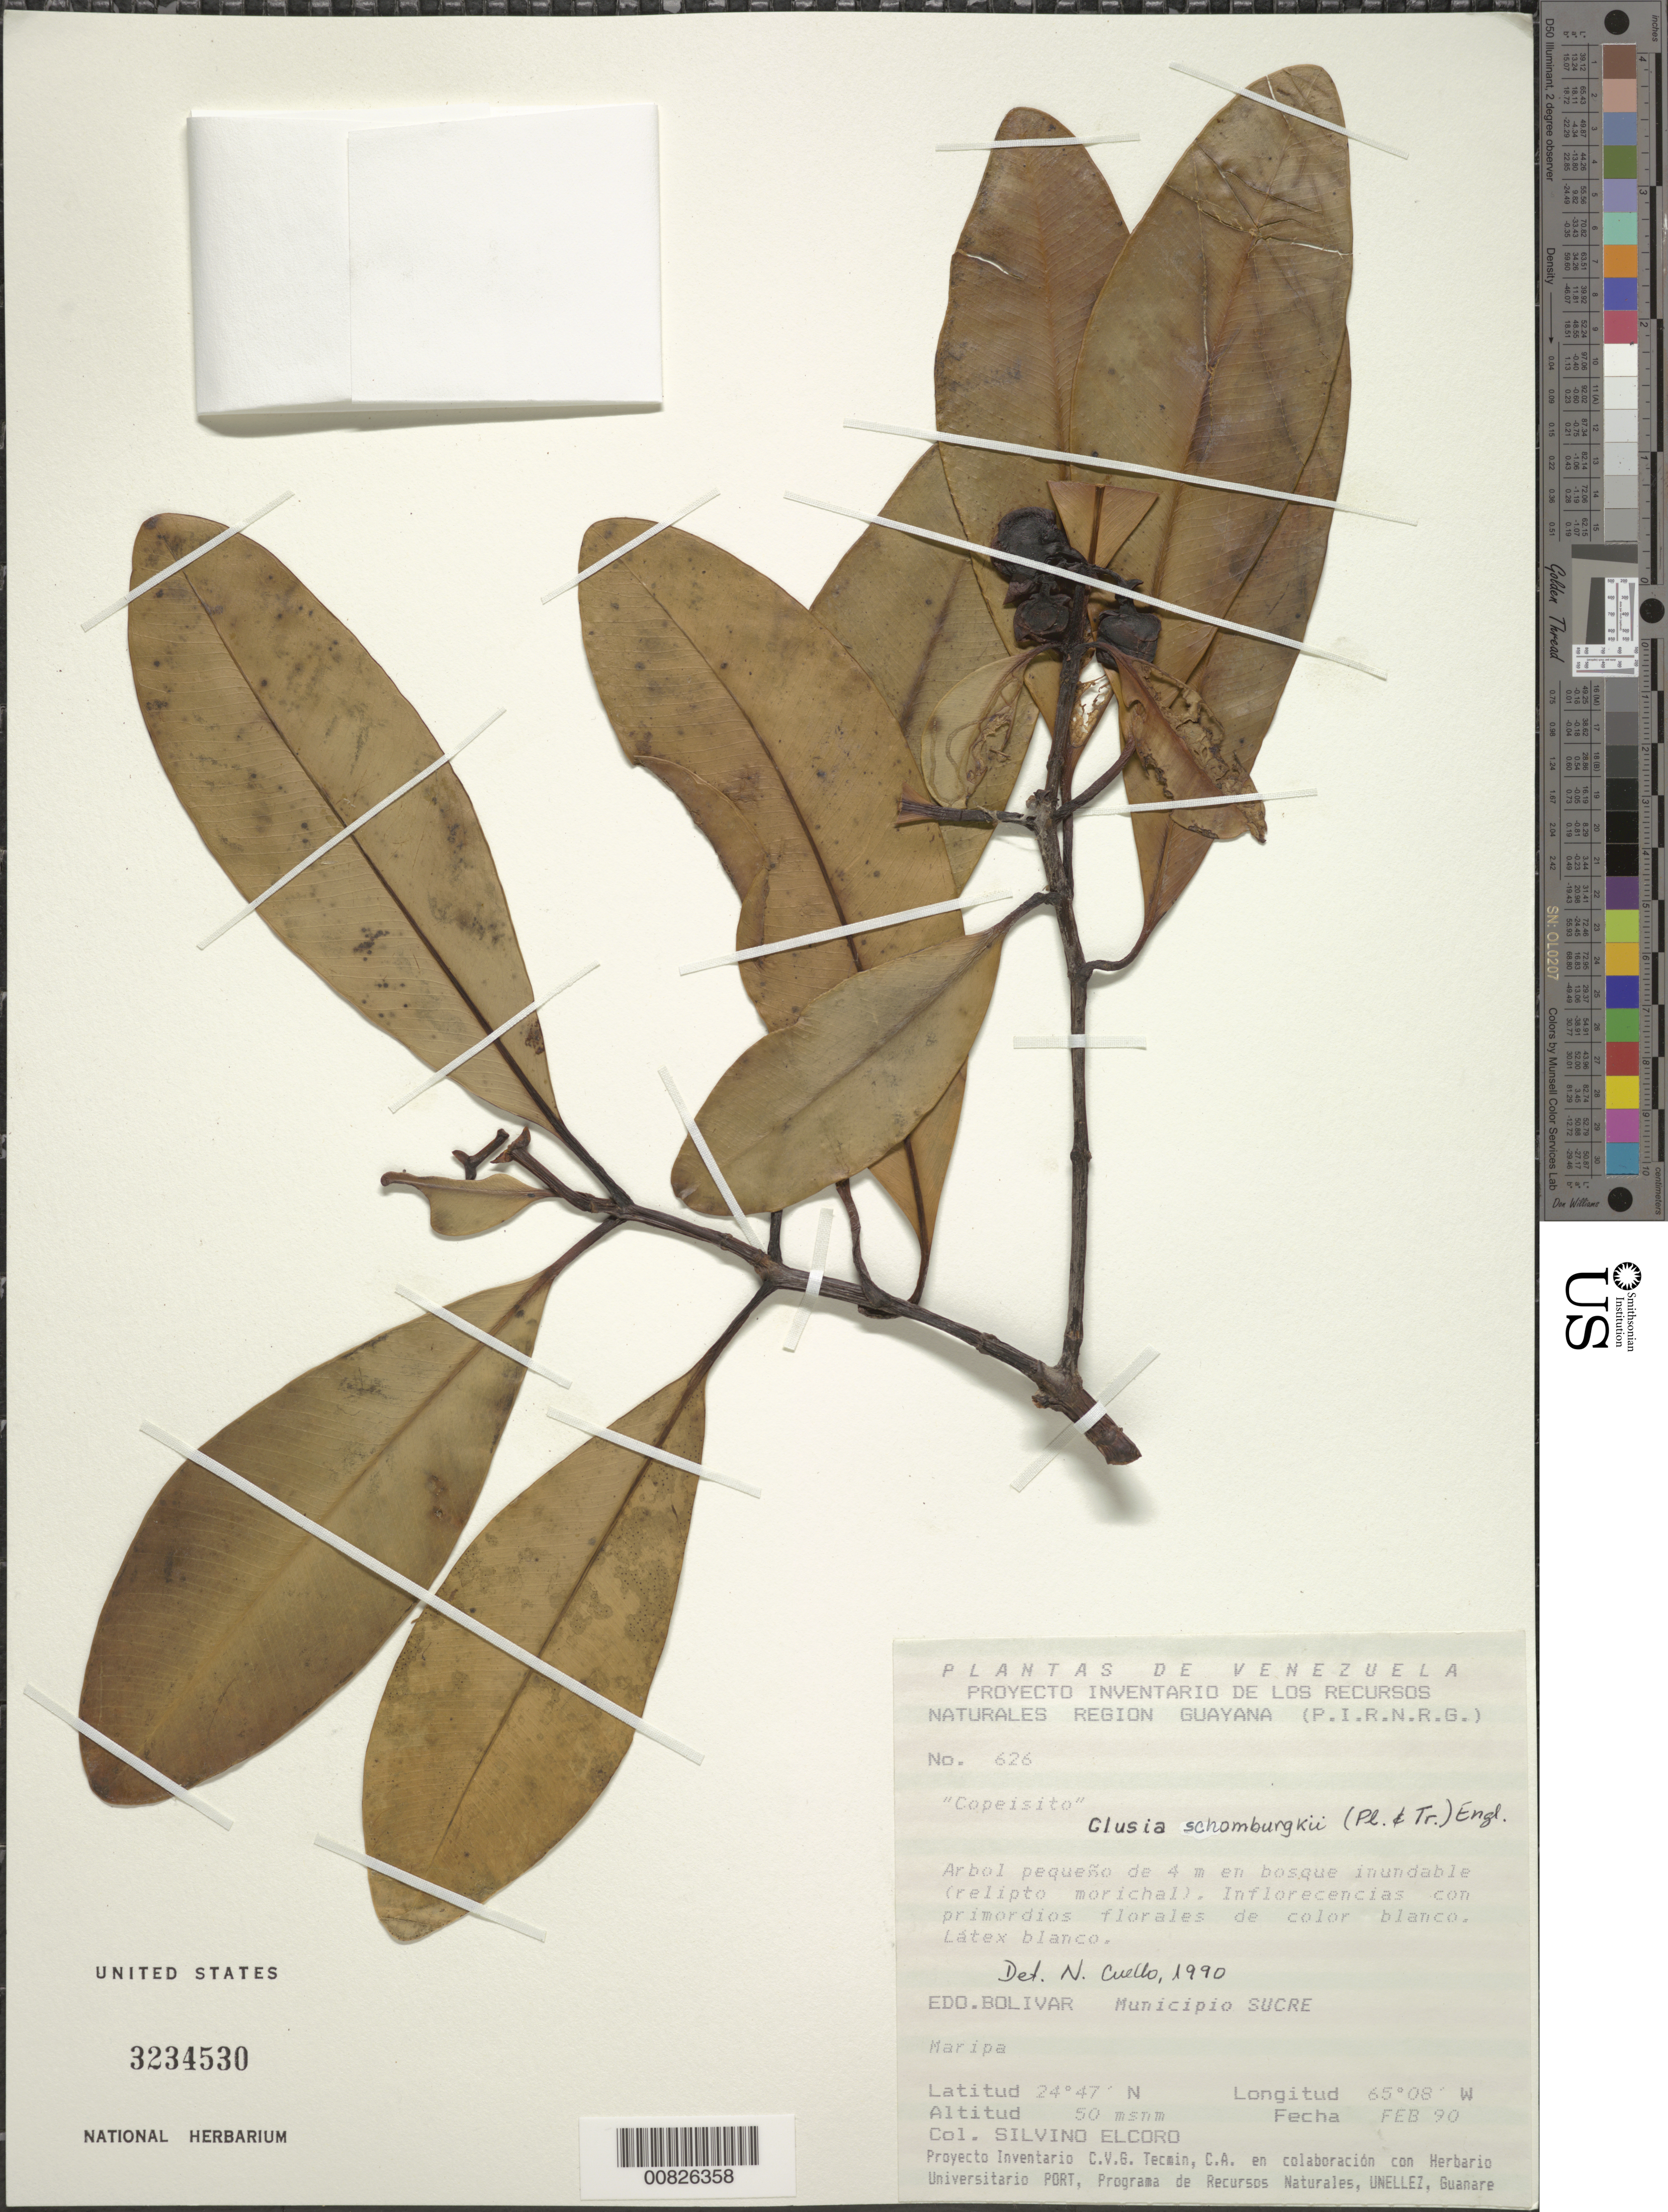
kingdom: Plantae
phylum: Tracheophyta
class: Magnoliopsida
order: Malpighiales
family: Clusiaceae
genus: Clusia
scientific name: Clusia schomburgkiana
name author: (Planch. & Triana) Benth. ex Engl.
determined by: Cuello, Nidia L.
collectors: S. Elcoro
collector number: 626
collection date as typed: Feb-90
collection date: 1990-02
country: Venezuela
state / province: Bolívar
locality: Mun. Sucre, Maripa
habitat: Bosque inundable (relipto morichal)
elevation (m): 50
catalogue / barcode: US 3234530